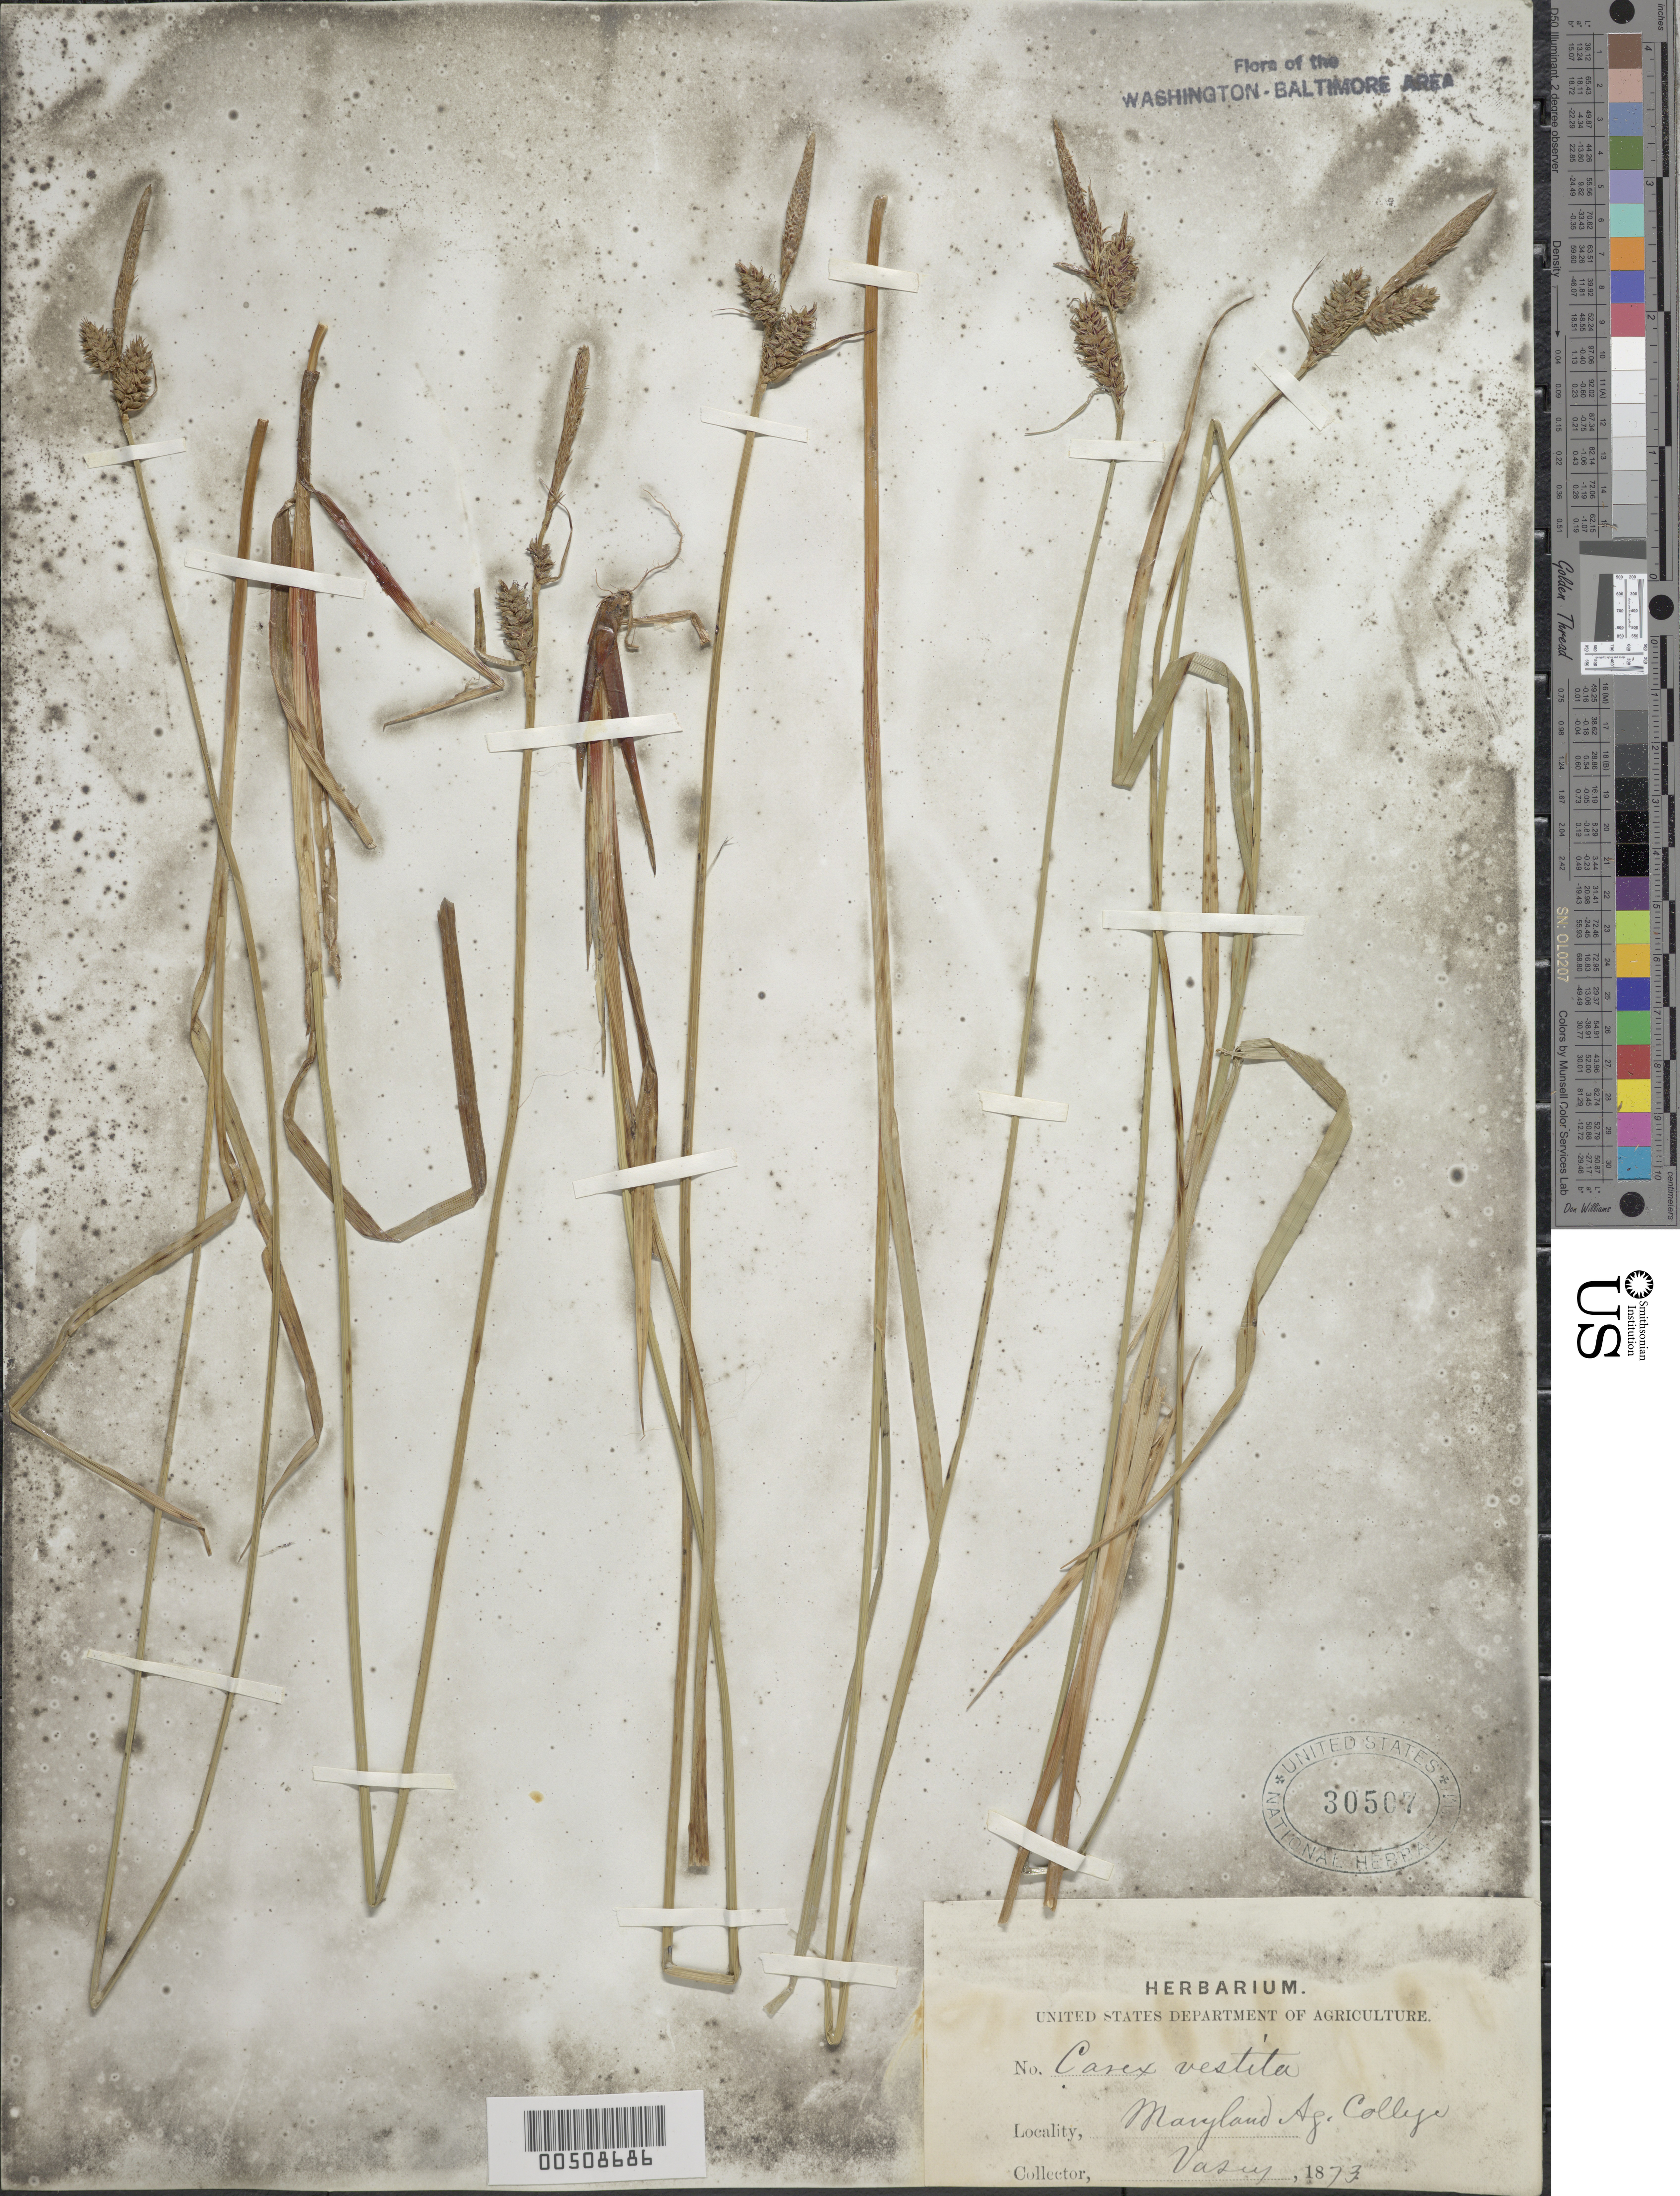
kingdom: Plantae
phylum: Tracheophyta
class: Liliopsida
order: Poales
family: Cyperaceae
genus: Carex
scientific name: Carex vestita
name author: Willd.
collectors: G. Vasey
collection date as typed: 1873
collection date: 1873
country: United States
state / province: Maryland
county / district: Prince George's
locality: Maryland Ag. College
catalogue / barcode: US 30507